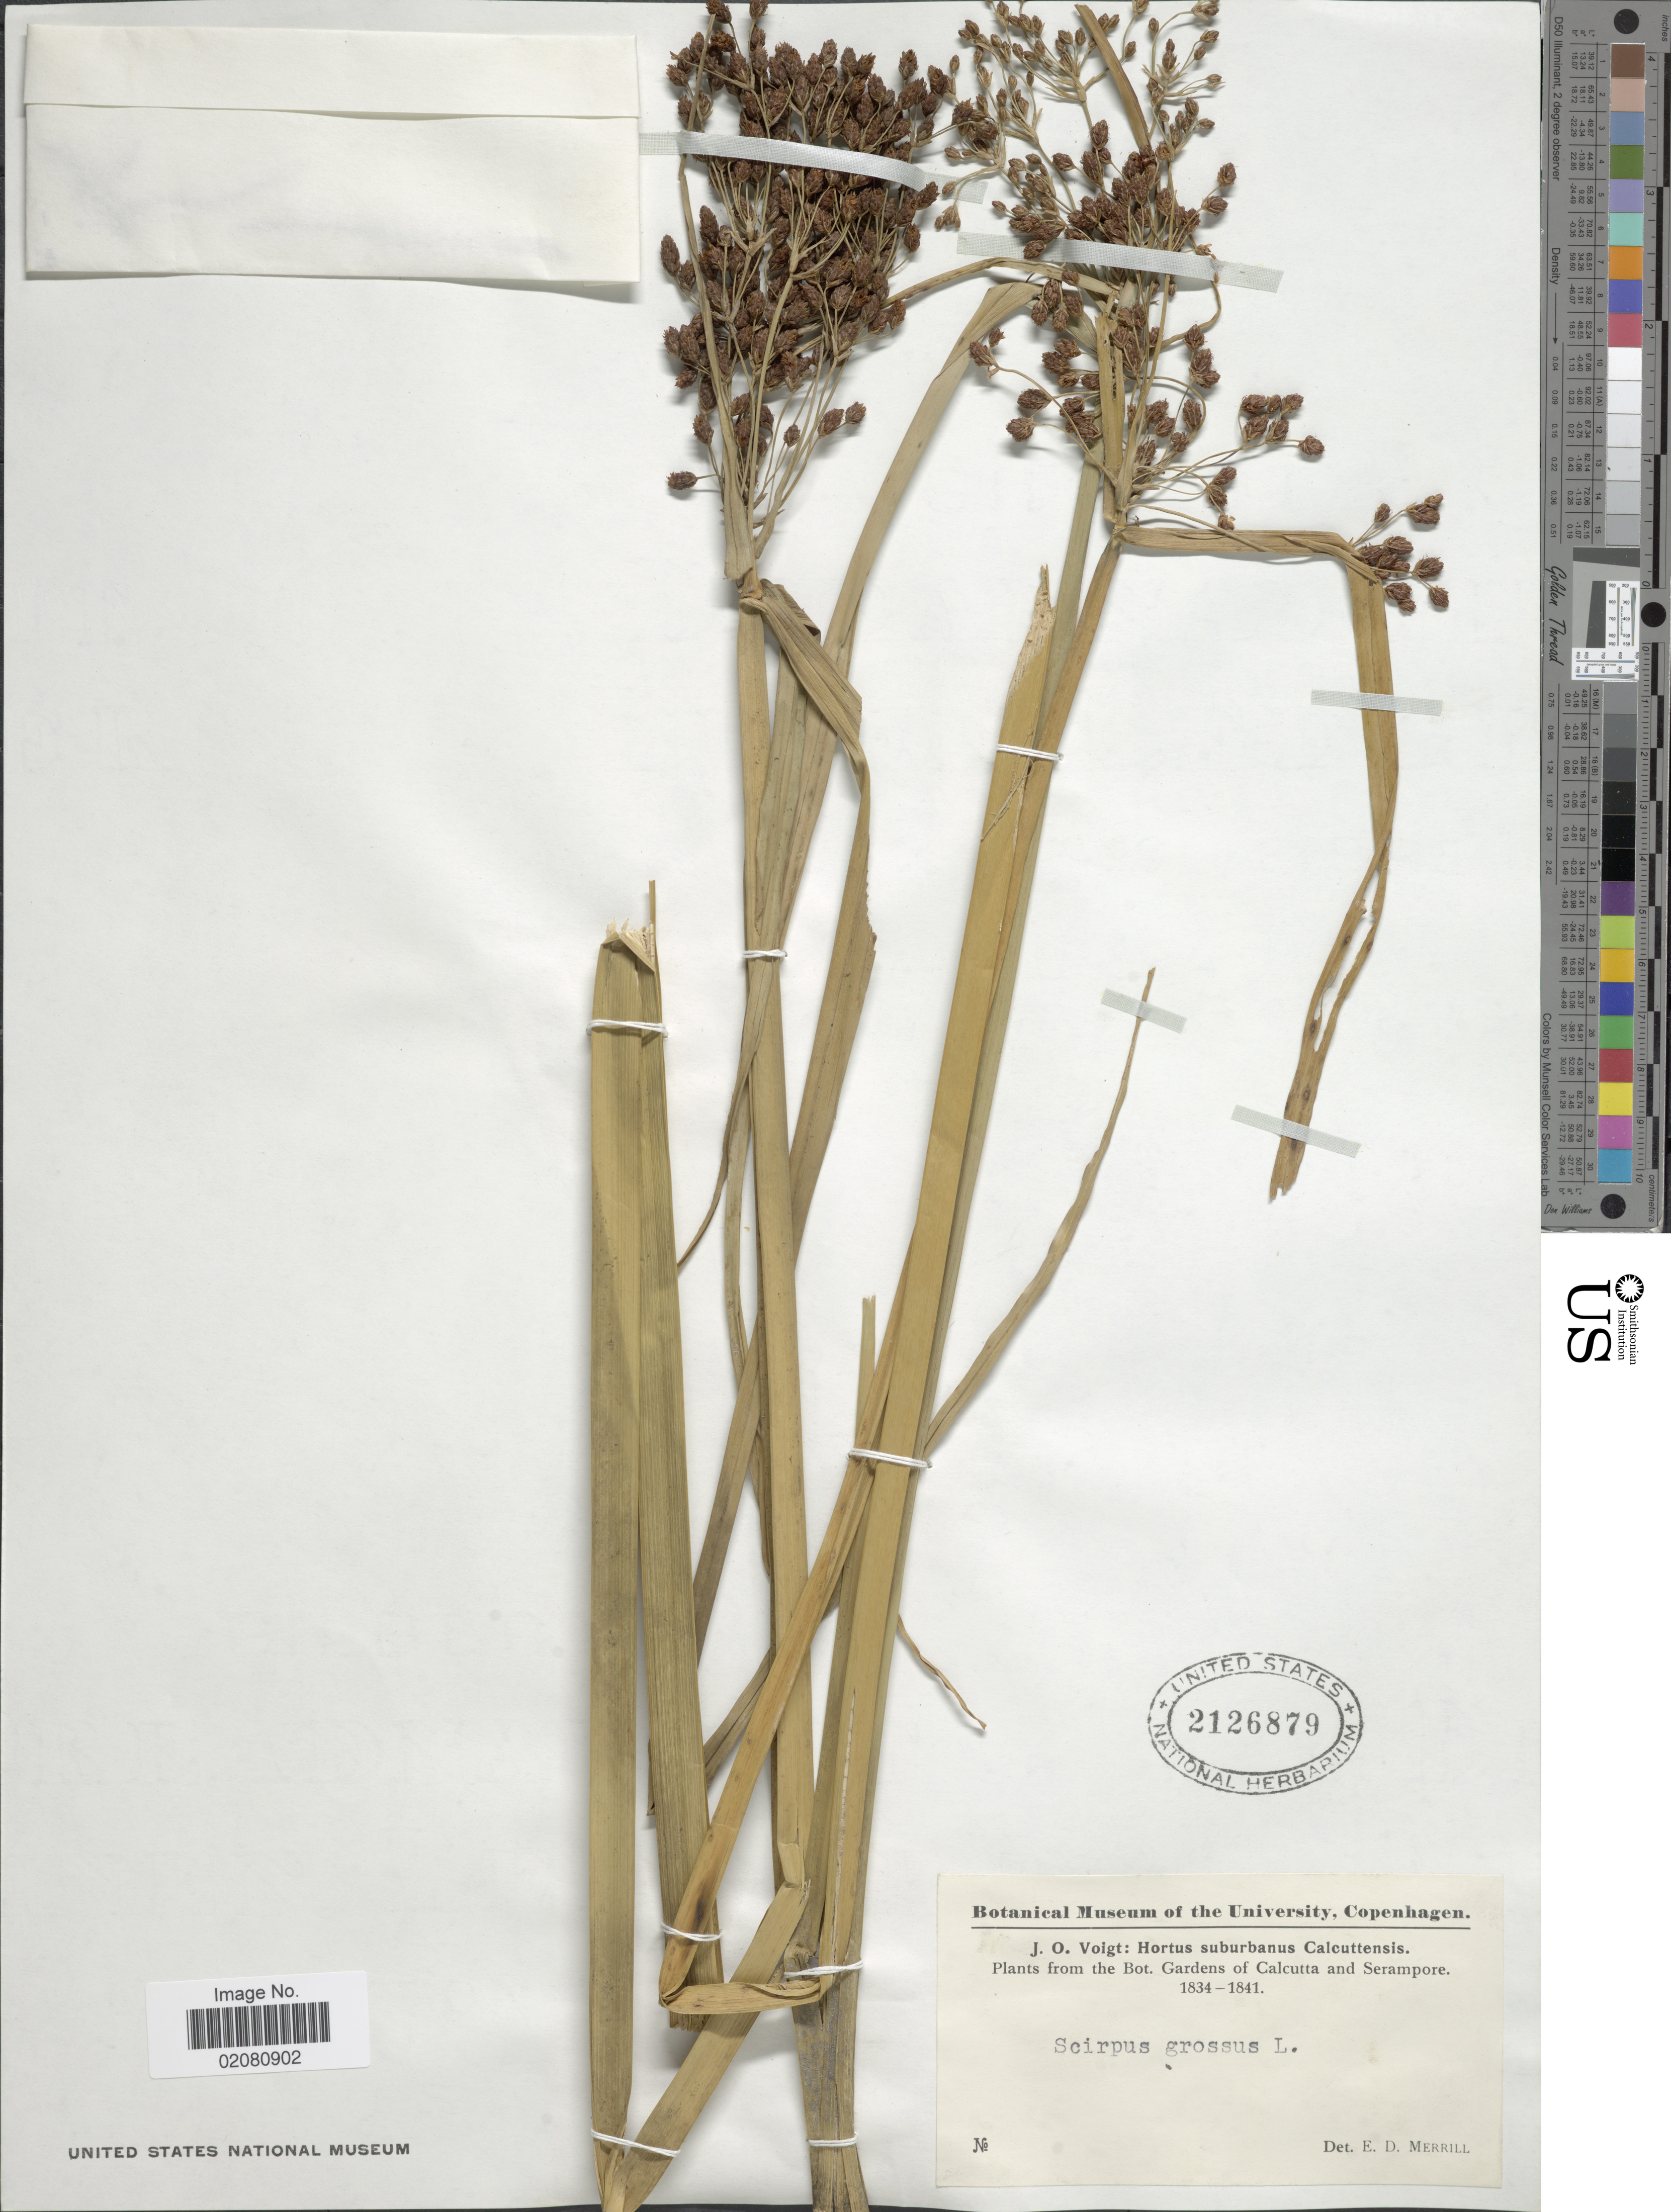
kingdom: Plantae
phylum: Tracheophyta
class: Liliopsida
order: Poales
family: Cyperaceae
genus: Actinoscirpus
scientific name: Actinoscirpus grossus var. grossus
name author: (L. f.) Goetgh. & D.A. Simpson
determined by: Strong, M. T., (US), Smithsonian Institution - National Museum of Natural History (UNITED STATES)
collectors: J. O. Voigt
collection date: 1834/1841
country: India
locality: The Bot. Gardens of Calcutta and Serampore.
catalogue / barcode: US 2126879